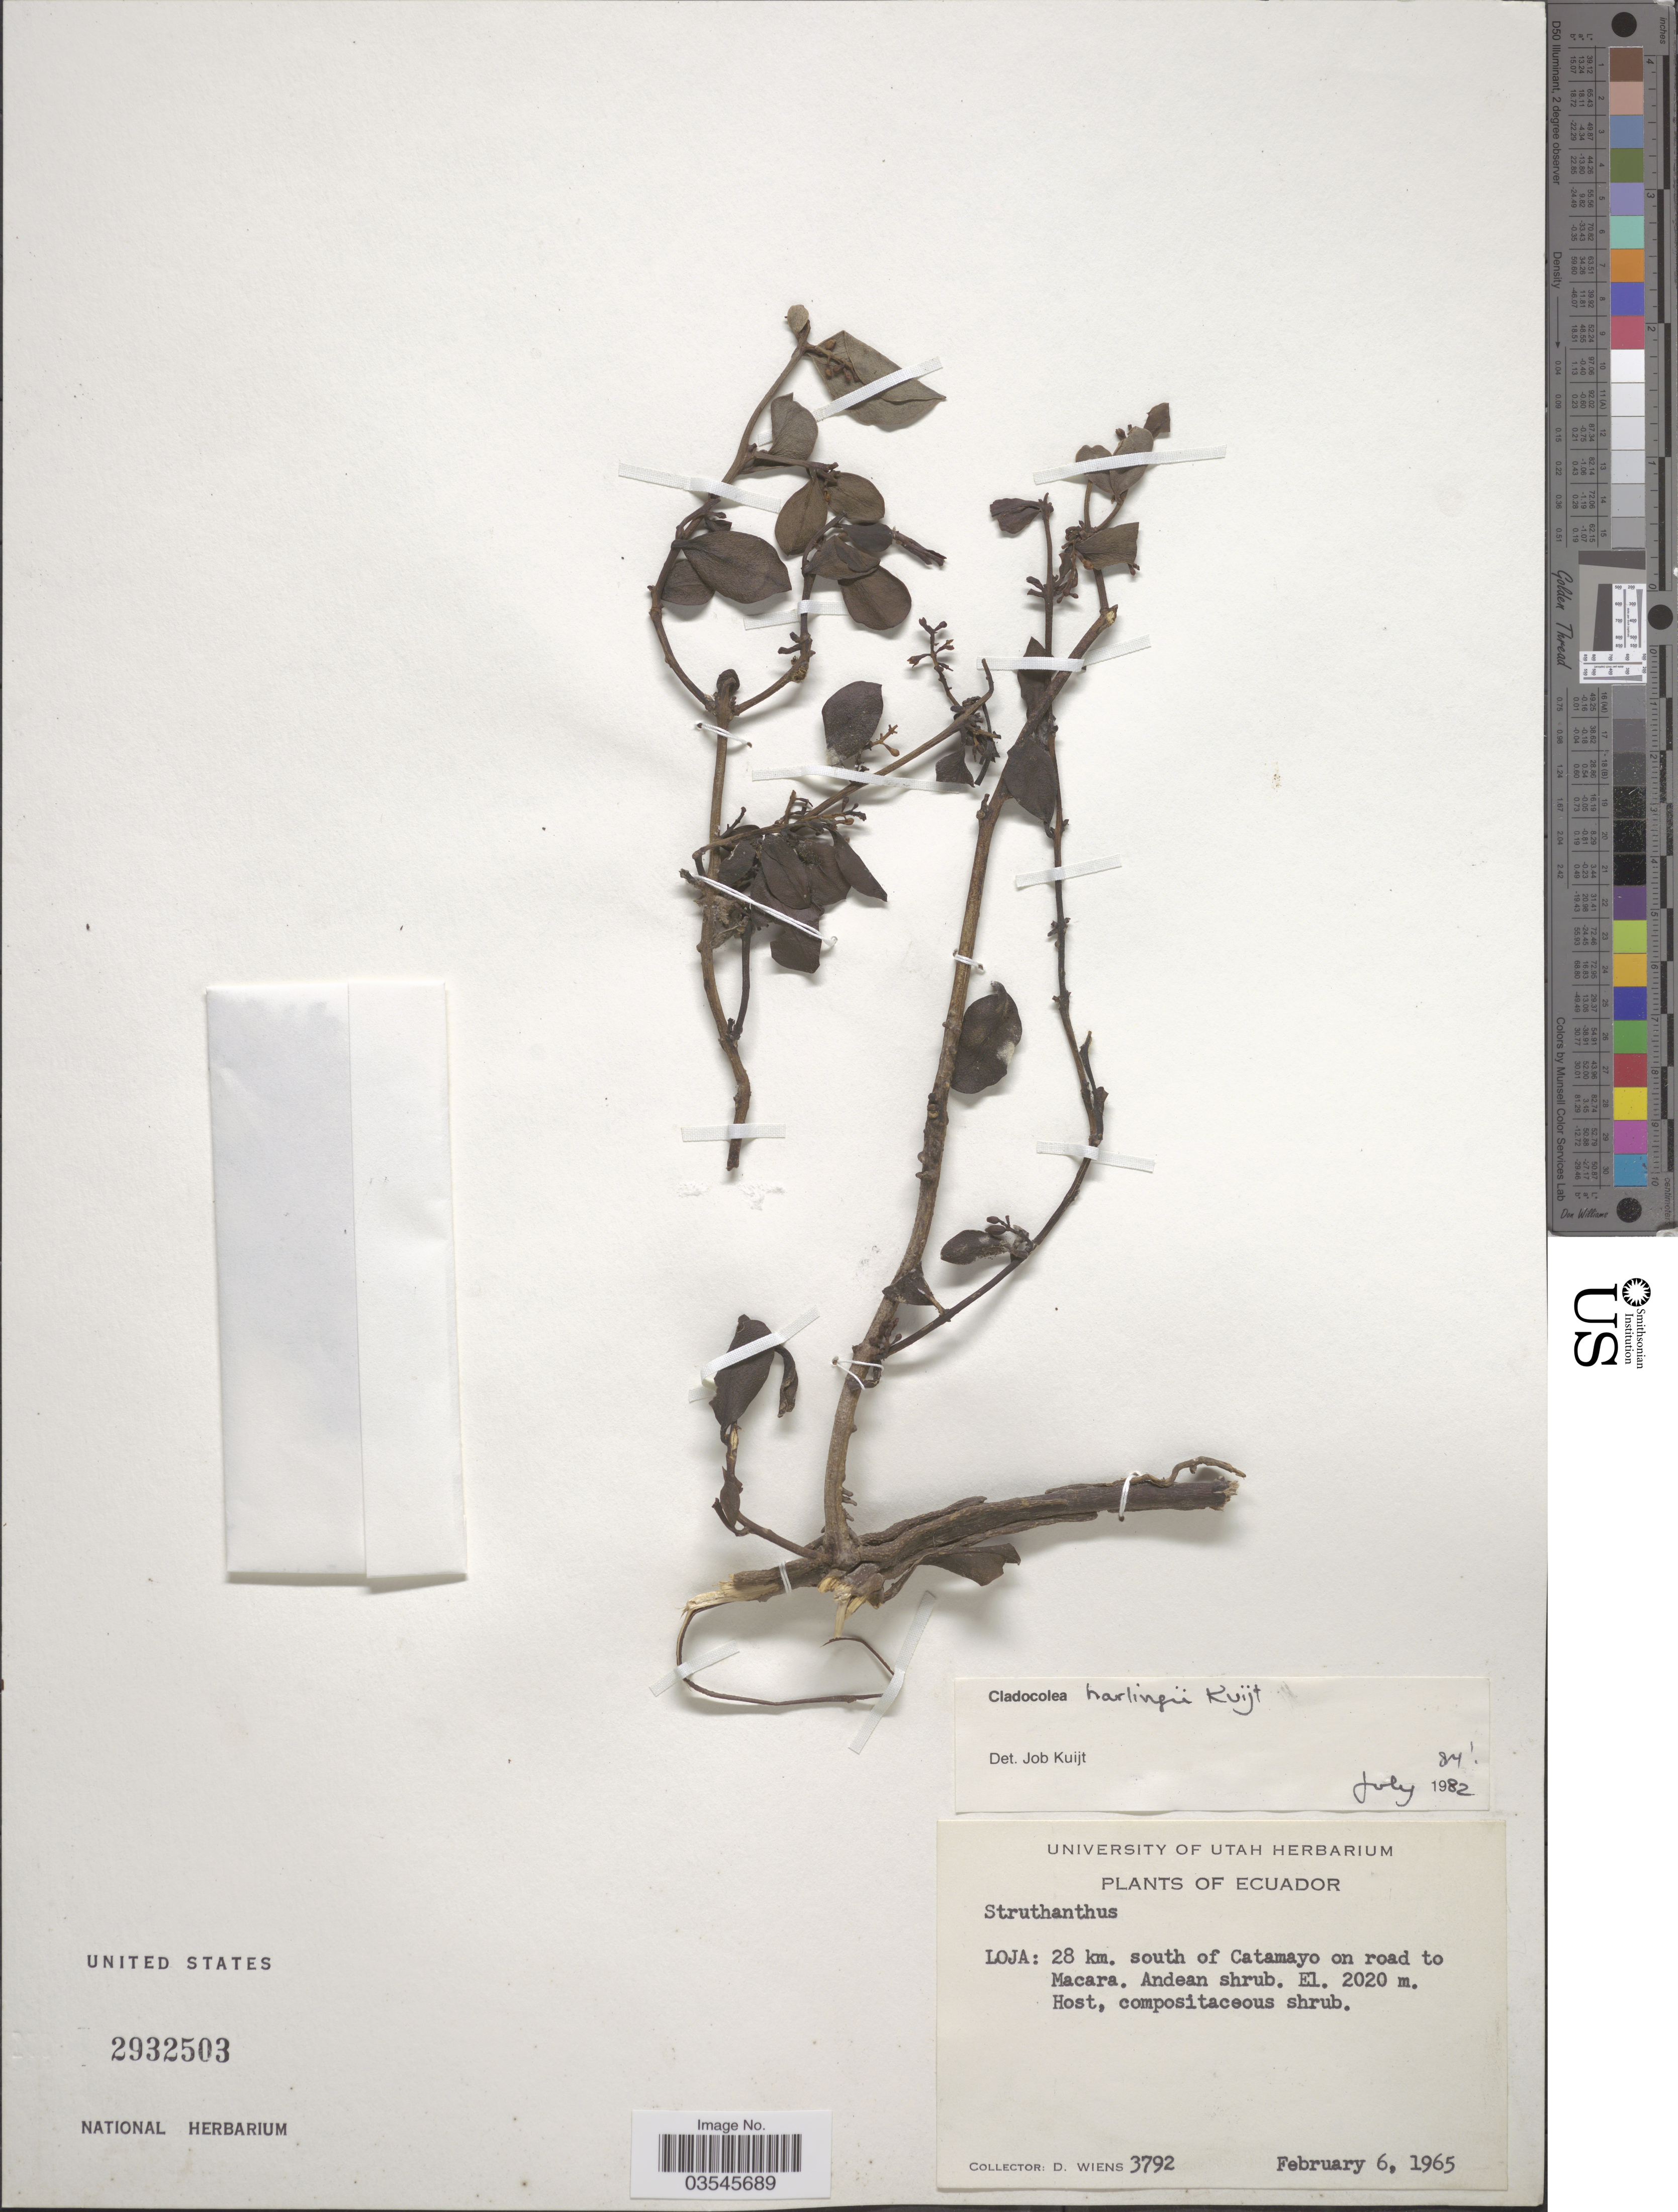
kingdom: Plantae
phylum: Tracheophyta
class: Magnoliopsida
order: Santalales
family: Loranthaceae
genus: Cladocolea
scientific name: Cladocolea harlingii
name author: Kuijt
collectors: D. Wiens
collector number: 3792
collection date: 1965-02-06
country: Ecuador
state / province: Loja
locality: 28 km. south of Catamayo on road to Macara.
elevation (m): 2020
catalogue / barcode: US 2932503